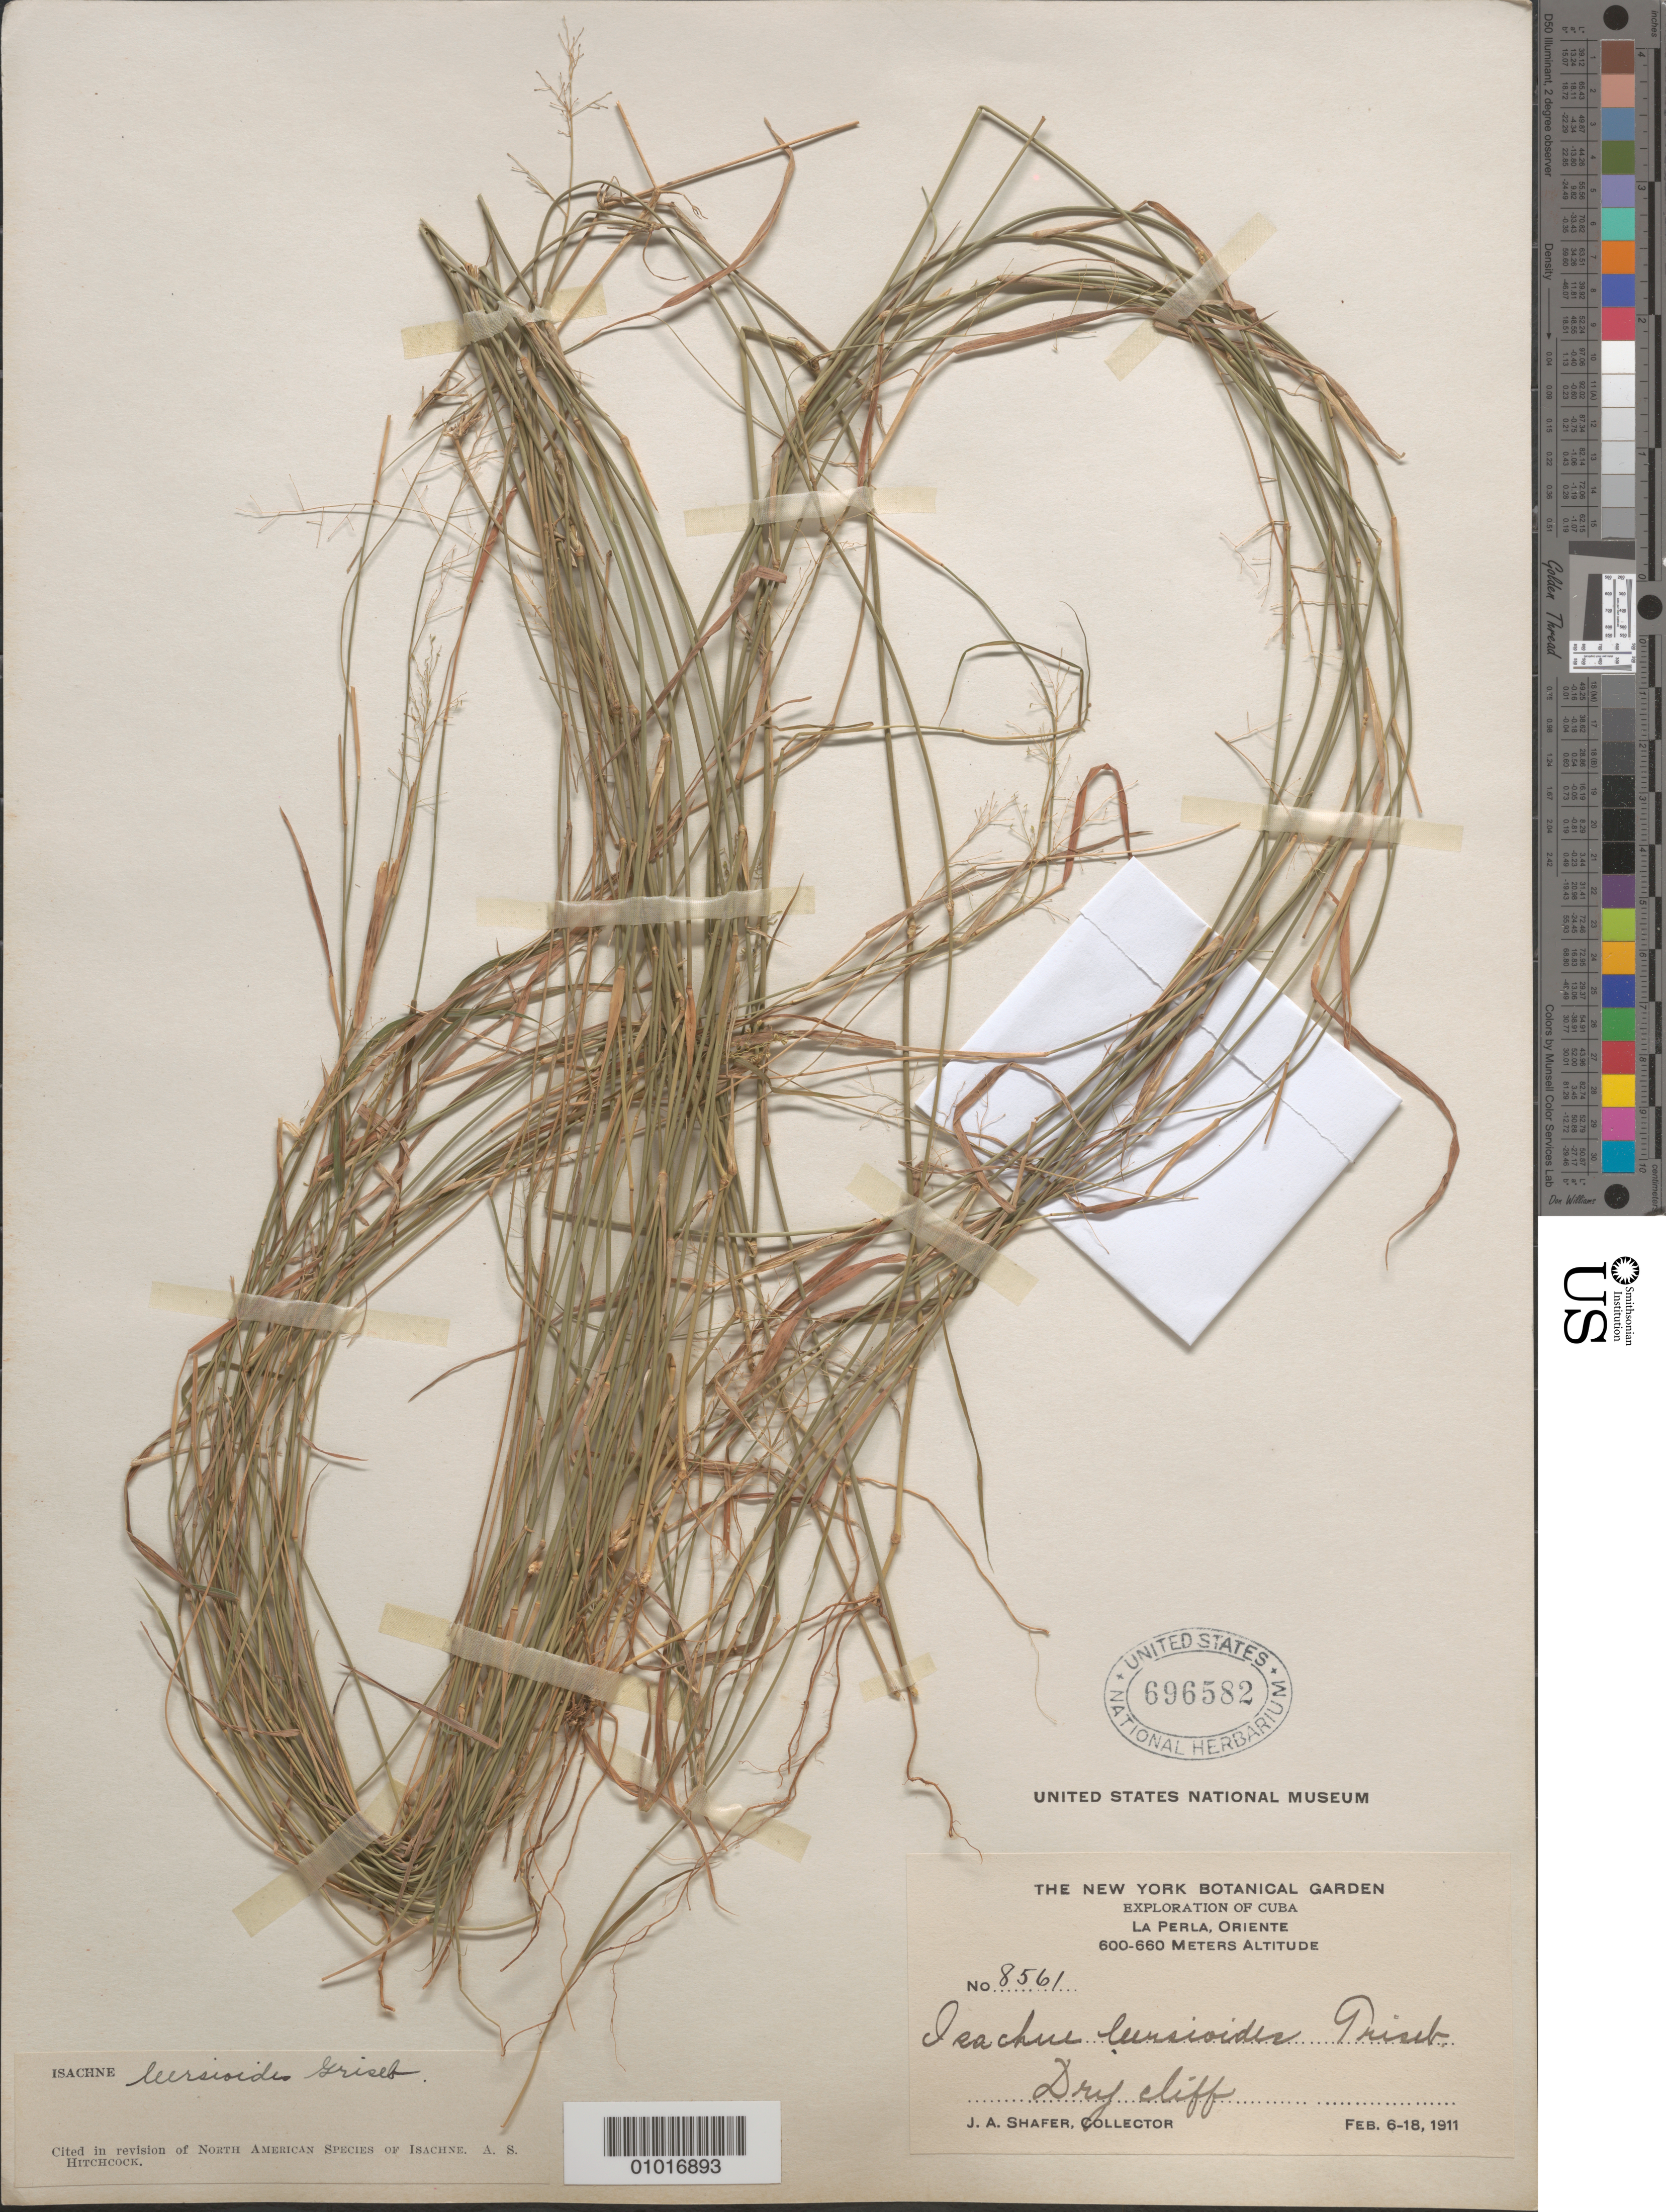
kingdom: Plantae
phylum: Tracheophyta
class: Liliopsida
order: Poales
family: Poaceae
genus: Isachne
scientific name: Isachne leersioides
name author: Griseb.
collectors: J. A. Shafer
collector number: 8561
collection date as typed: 06 Feb 1911 to 18 Feb 1911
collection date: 1911-02-06/1911-02-18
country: Cuba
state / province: Oriente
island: Cuba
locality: La Perla, Oriente, Dry Cliff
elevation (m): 600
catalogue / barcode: US 696582